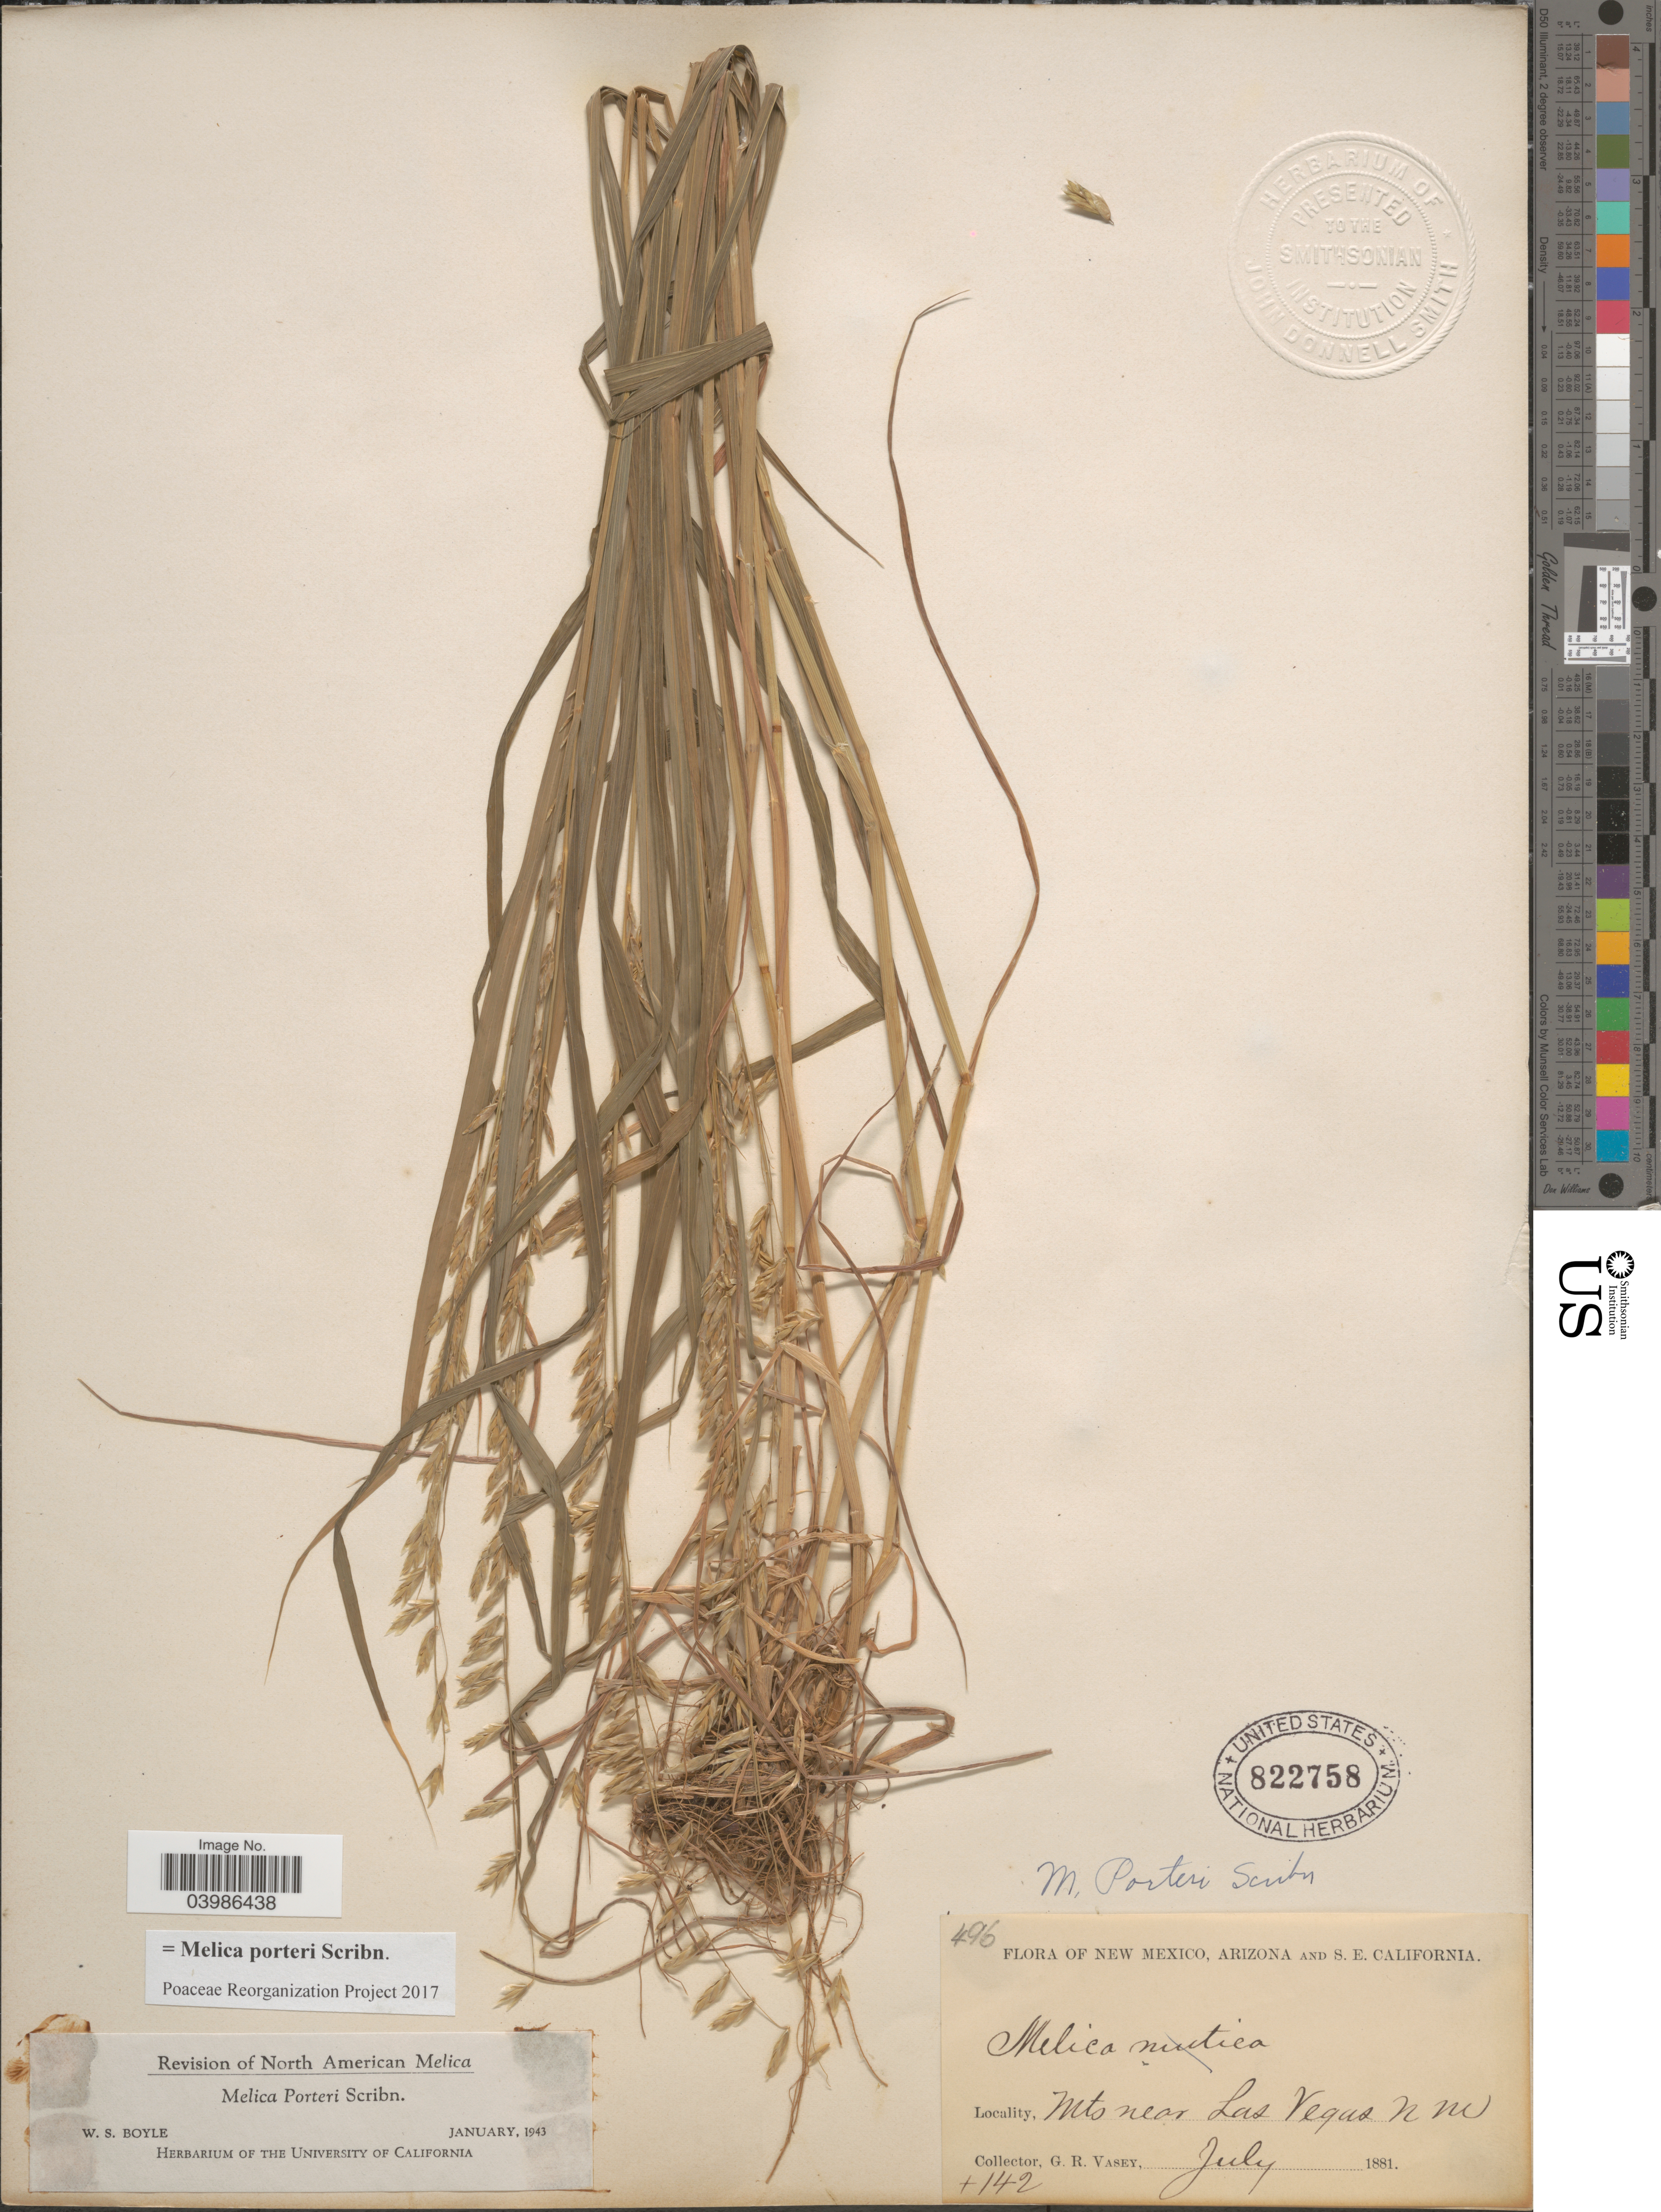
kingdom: Plantae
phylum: Tracheophyta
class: Liliopsida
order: Poales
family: Poaceae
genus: Melica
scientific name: Melica porteri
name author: Scribn.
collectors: G. R. Vasey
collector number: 496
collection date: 1881-07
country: United States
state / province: New Mexico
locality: Mts near Las Vegas.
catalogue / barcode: US 822758